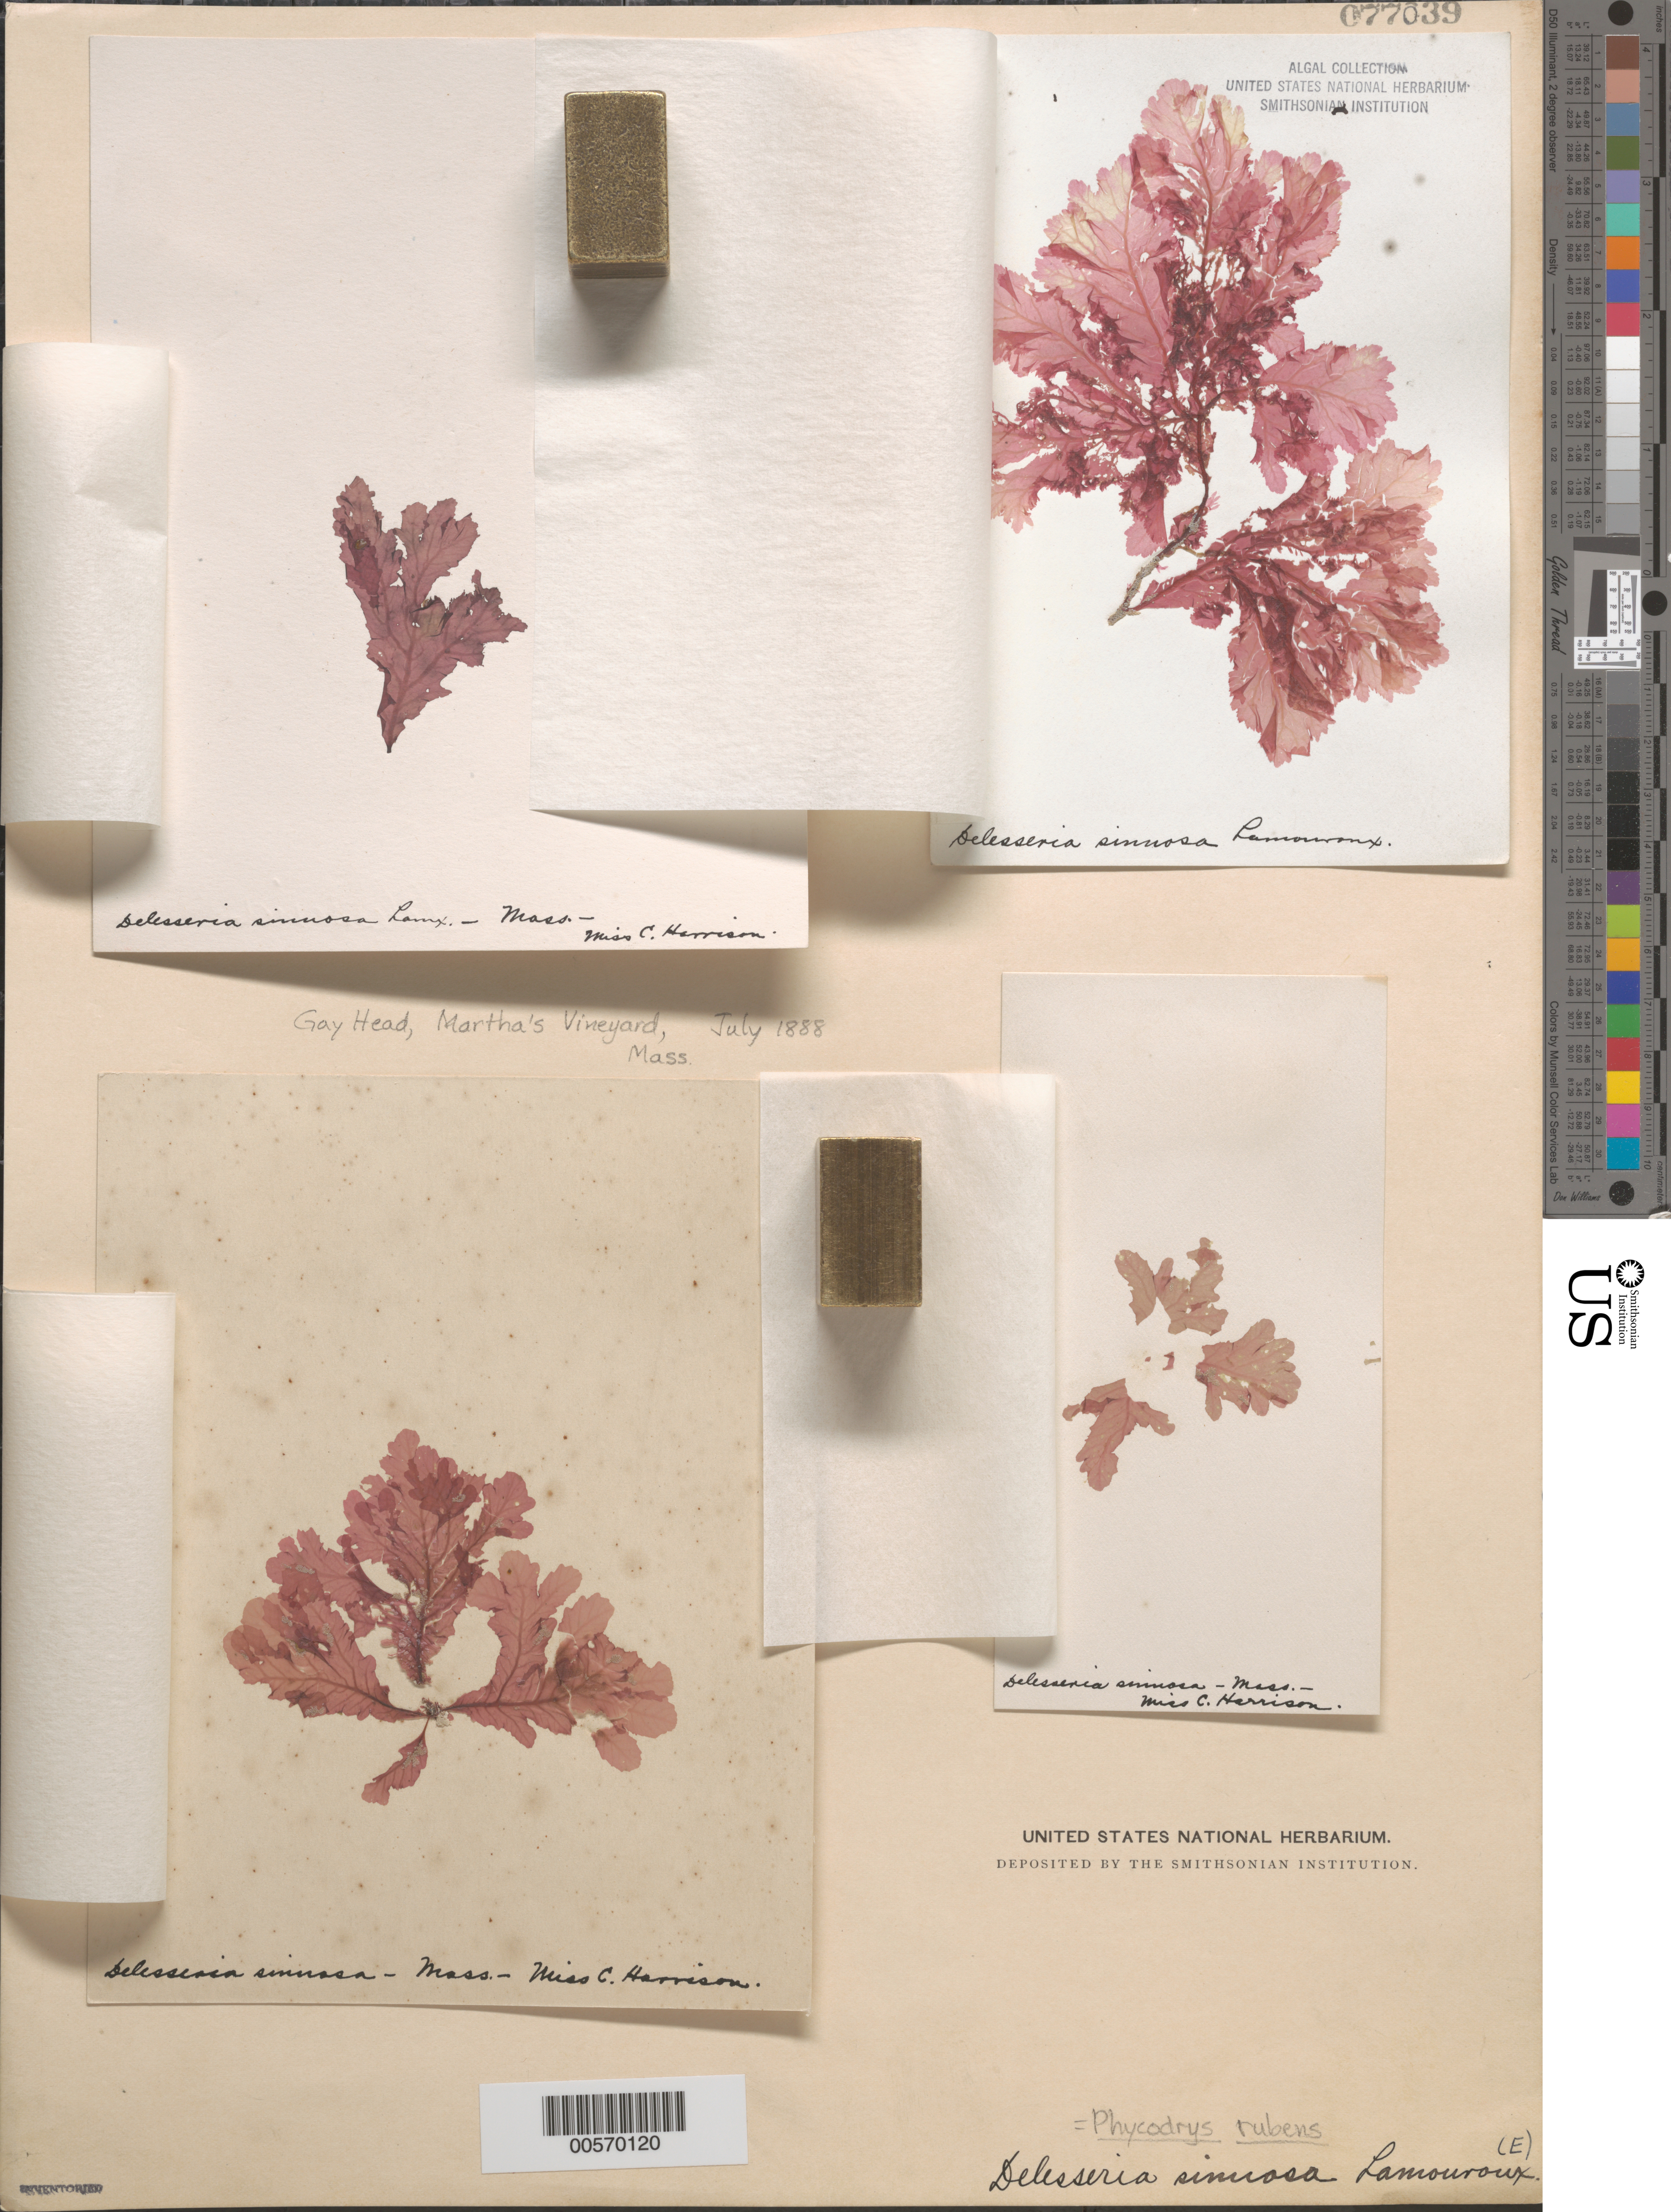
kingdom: Plantae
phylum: Rhodophyta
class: Florideophyceae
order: Ceramiales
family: Delesseriaceae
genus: Phycodrys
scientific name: Phycodrys rubens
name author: (L.) Batters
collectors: C. Harrison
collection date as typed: Jul 1888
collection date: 1888-07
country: United States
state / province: Massachusetts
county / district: Dukes County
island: Martha's Vineyard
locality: Gay Head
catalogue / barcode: US 77039